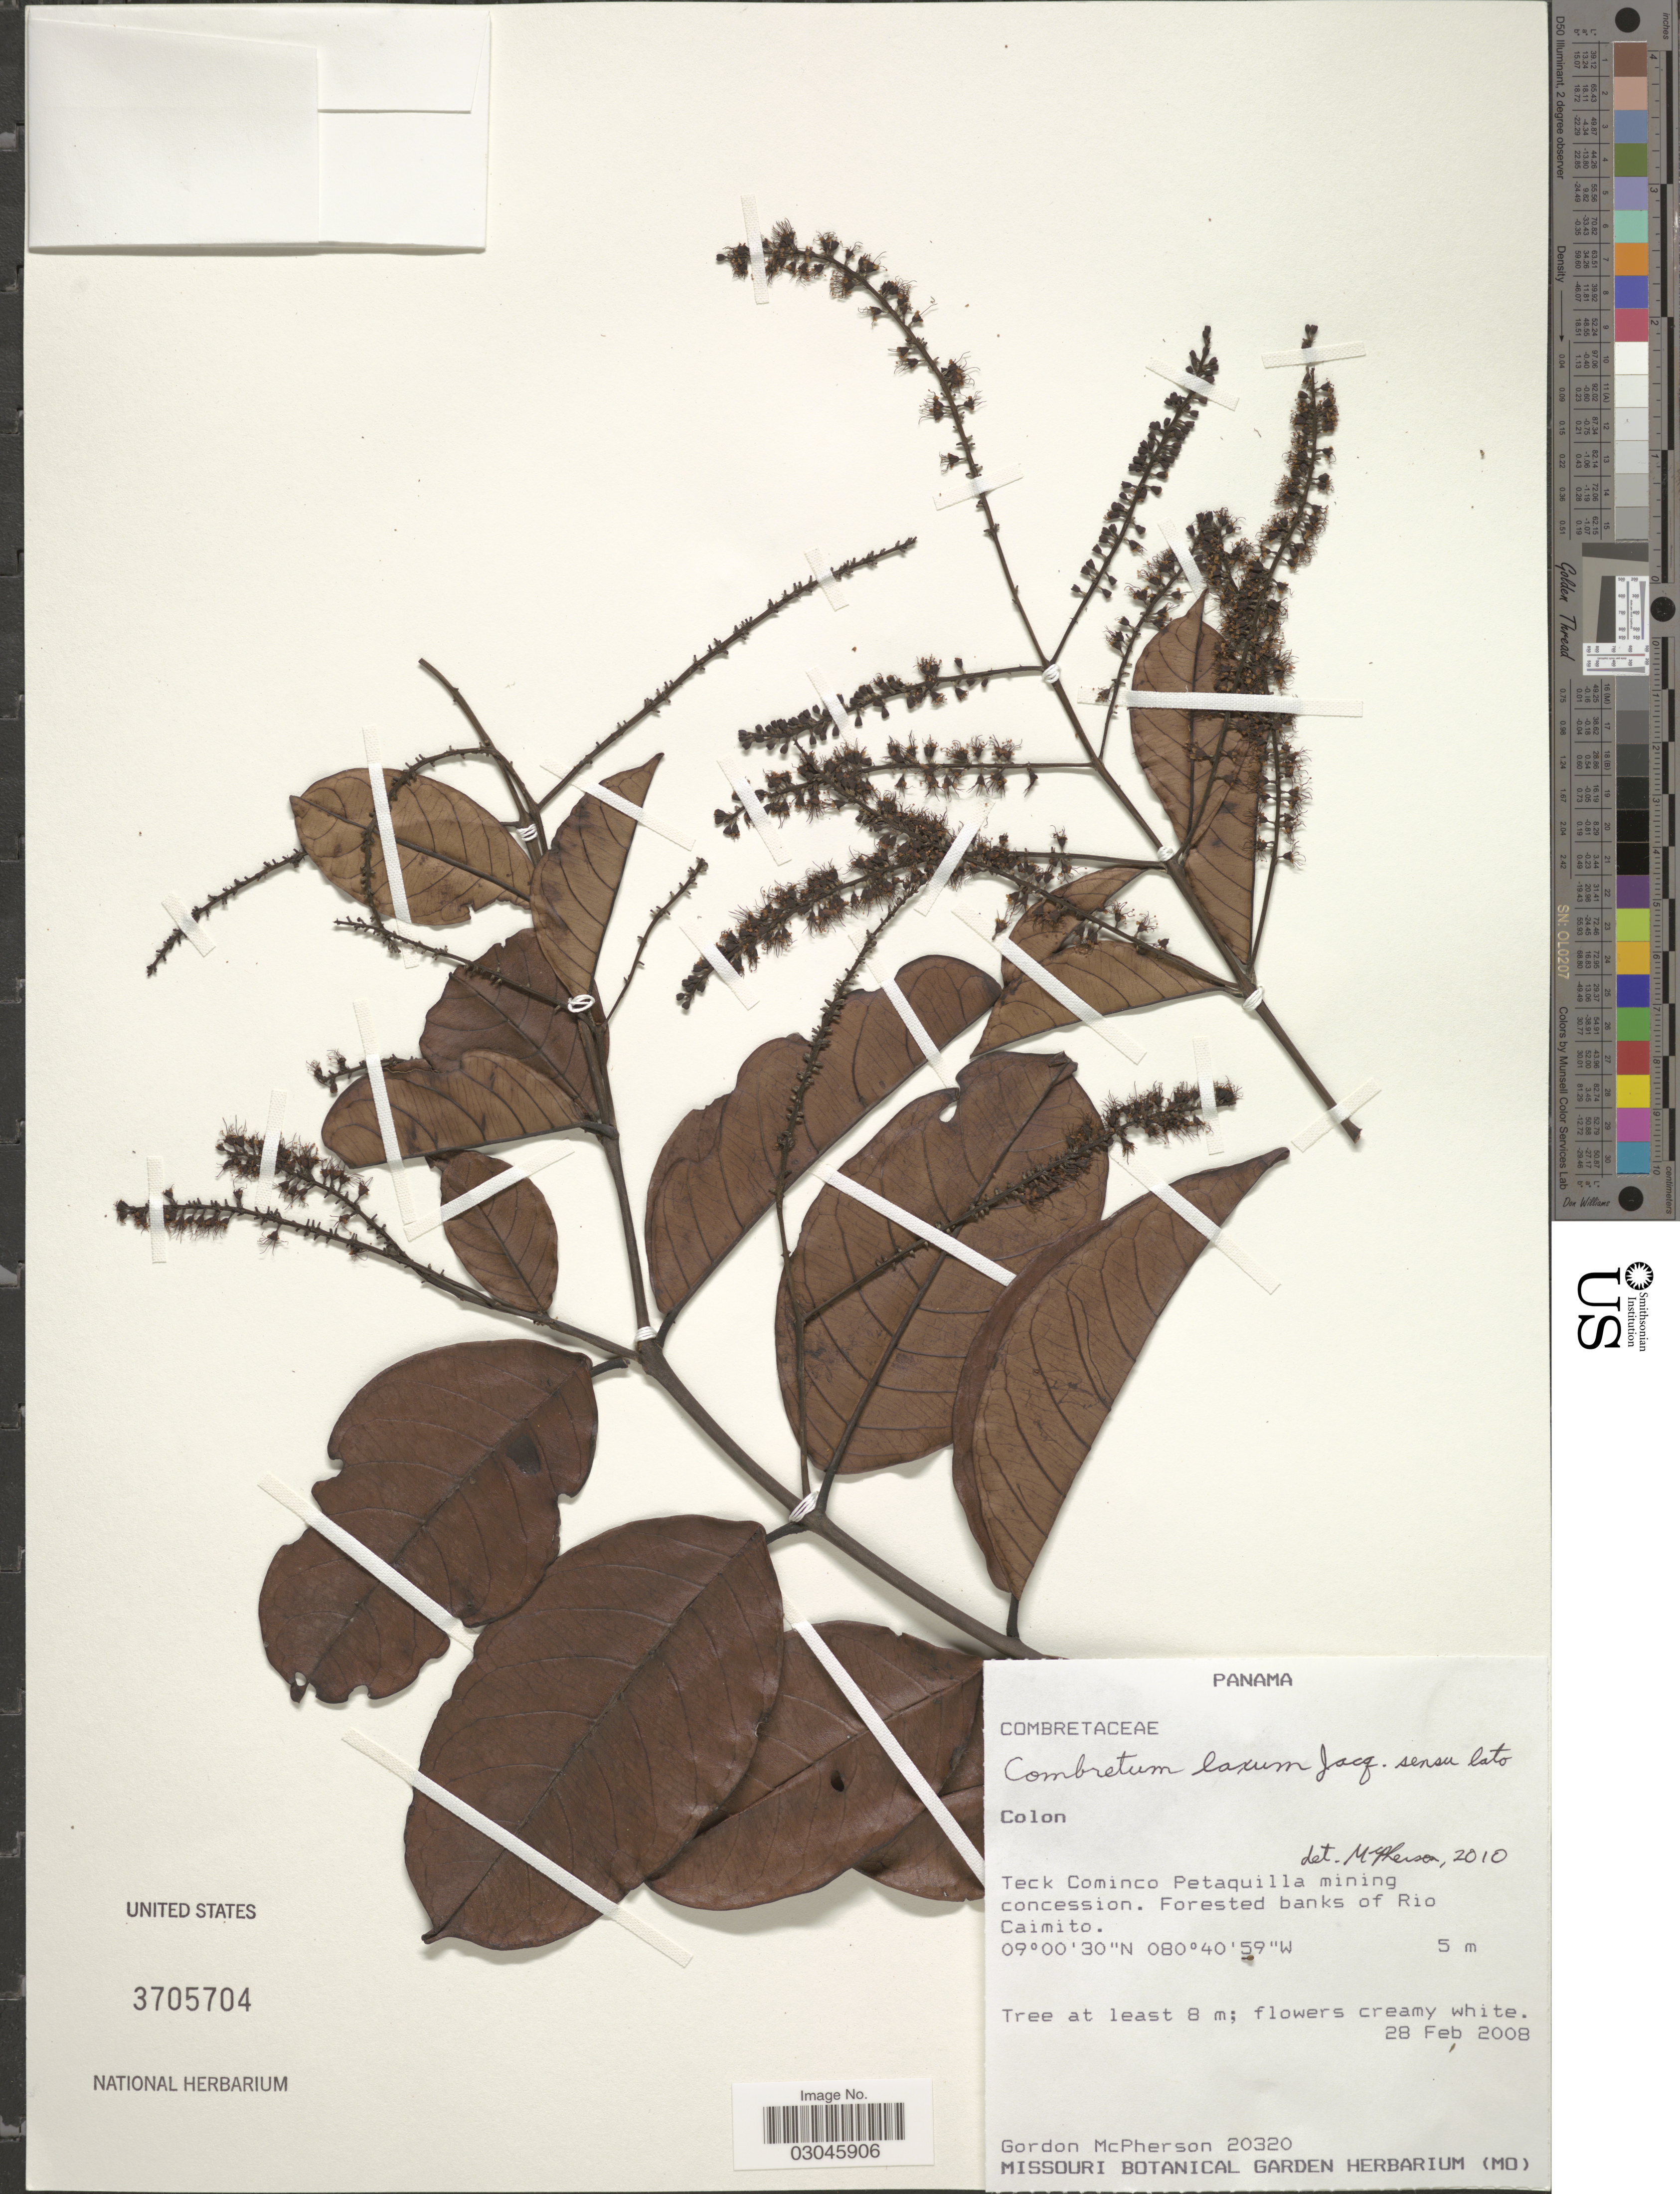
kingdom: Plantae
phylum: Tracheophyta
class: Magnoliopsida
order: Myrtales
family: Combretaceae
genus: Combretum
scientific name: Combretum laxum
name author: Jacq.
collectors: G. McPherson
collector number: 20320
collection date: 2008-02-28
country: Panama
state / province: Colón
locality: Teck Cominco Petaquilla mining concession. Forested banks of Rio Caimito.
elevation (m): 5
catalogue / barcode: US 3705704